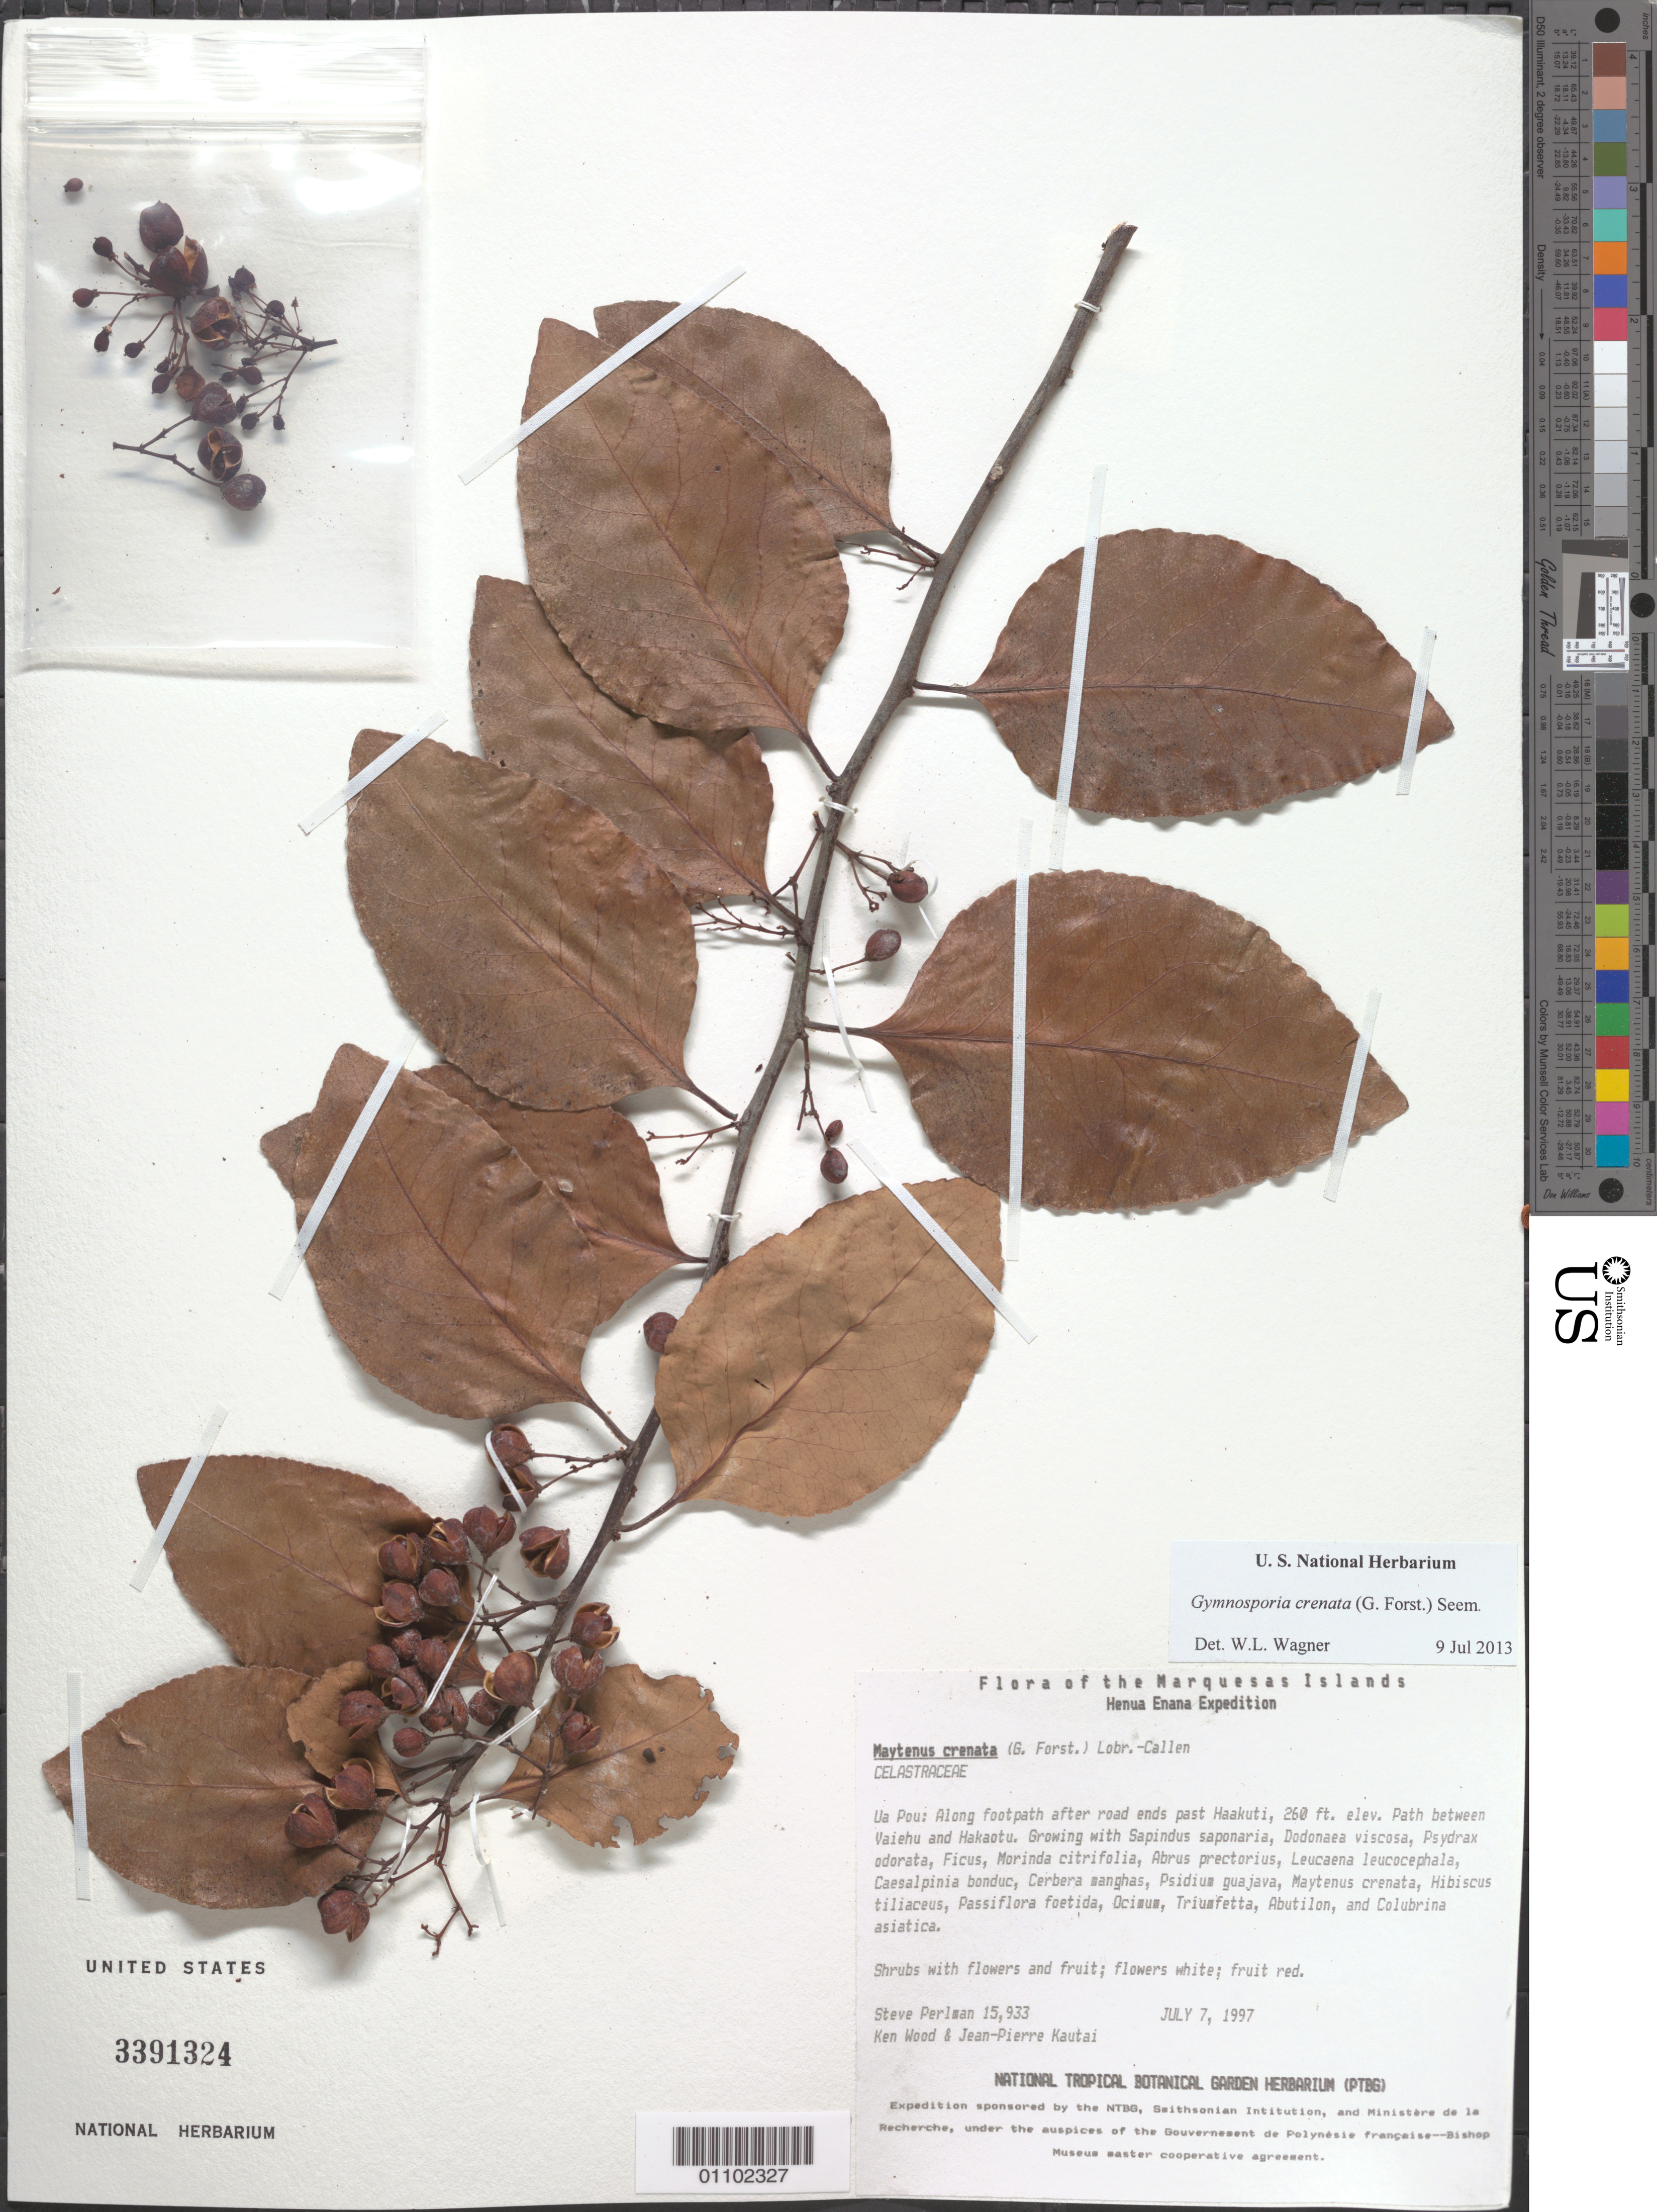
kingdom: Plantae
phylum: Tracheophyta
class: Magnoliopsida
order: Celastrales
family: Celastraceae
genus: Gymnosporia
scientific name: Gymnosporia crenata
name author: (G. Forst.) Seem.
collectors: S. P. Perlman, K. R. Wood & J. Kautai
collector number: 15933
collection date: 1997-07-07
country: French Polynesia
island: Ua Pou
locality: Path between Vaiehu and Hakaotu, after road ends past Haakuti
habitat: Along footpath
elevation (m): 79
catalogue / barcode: US 3391324